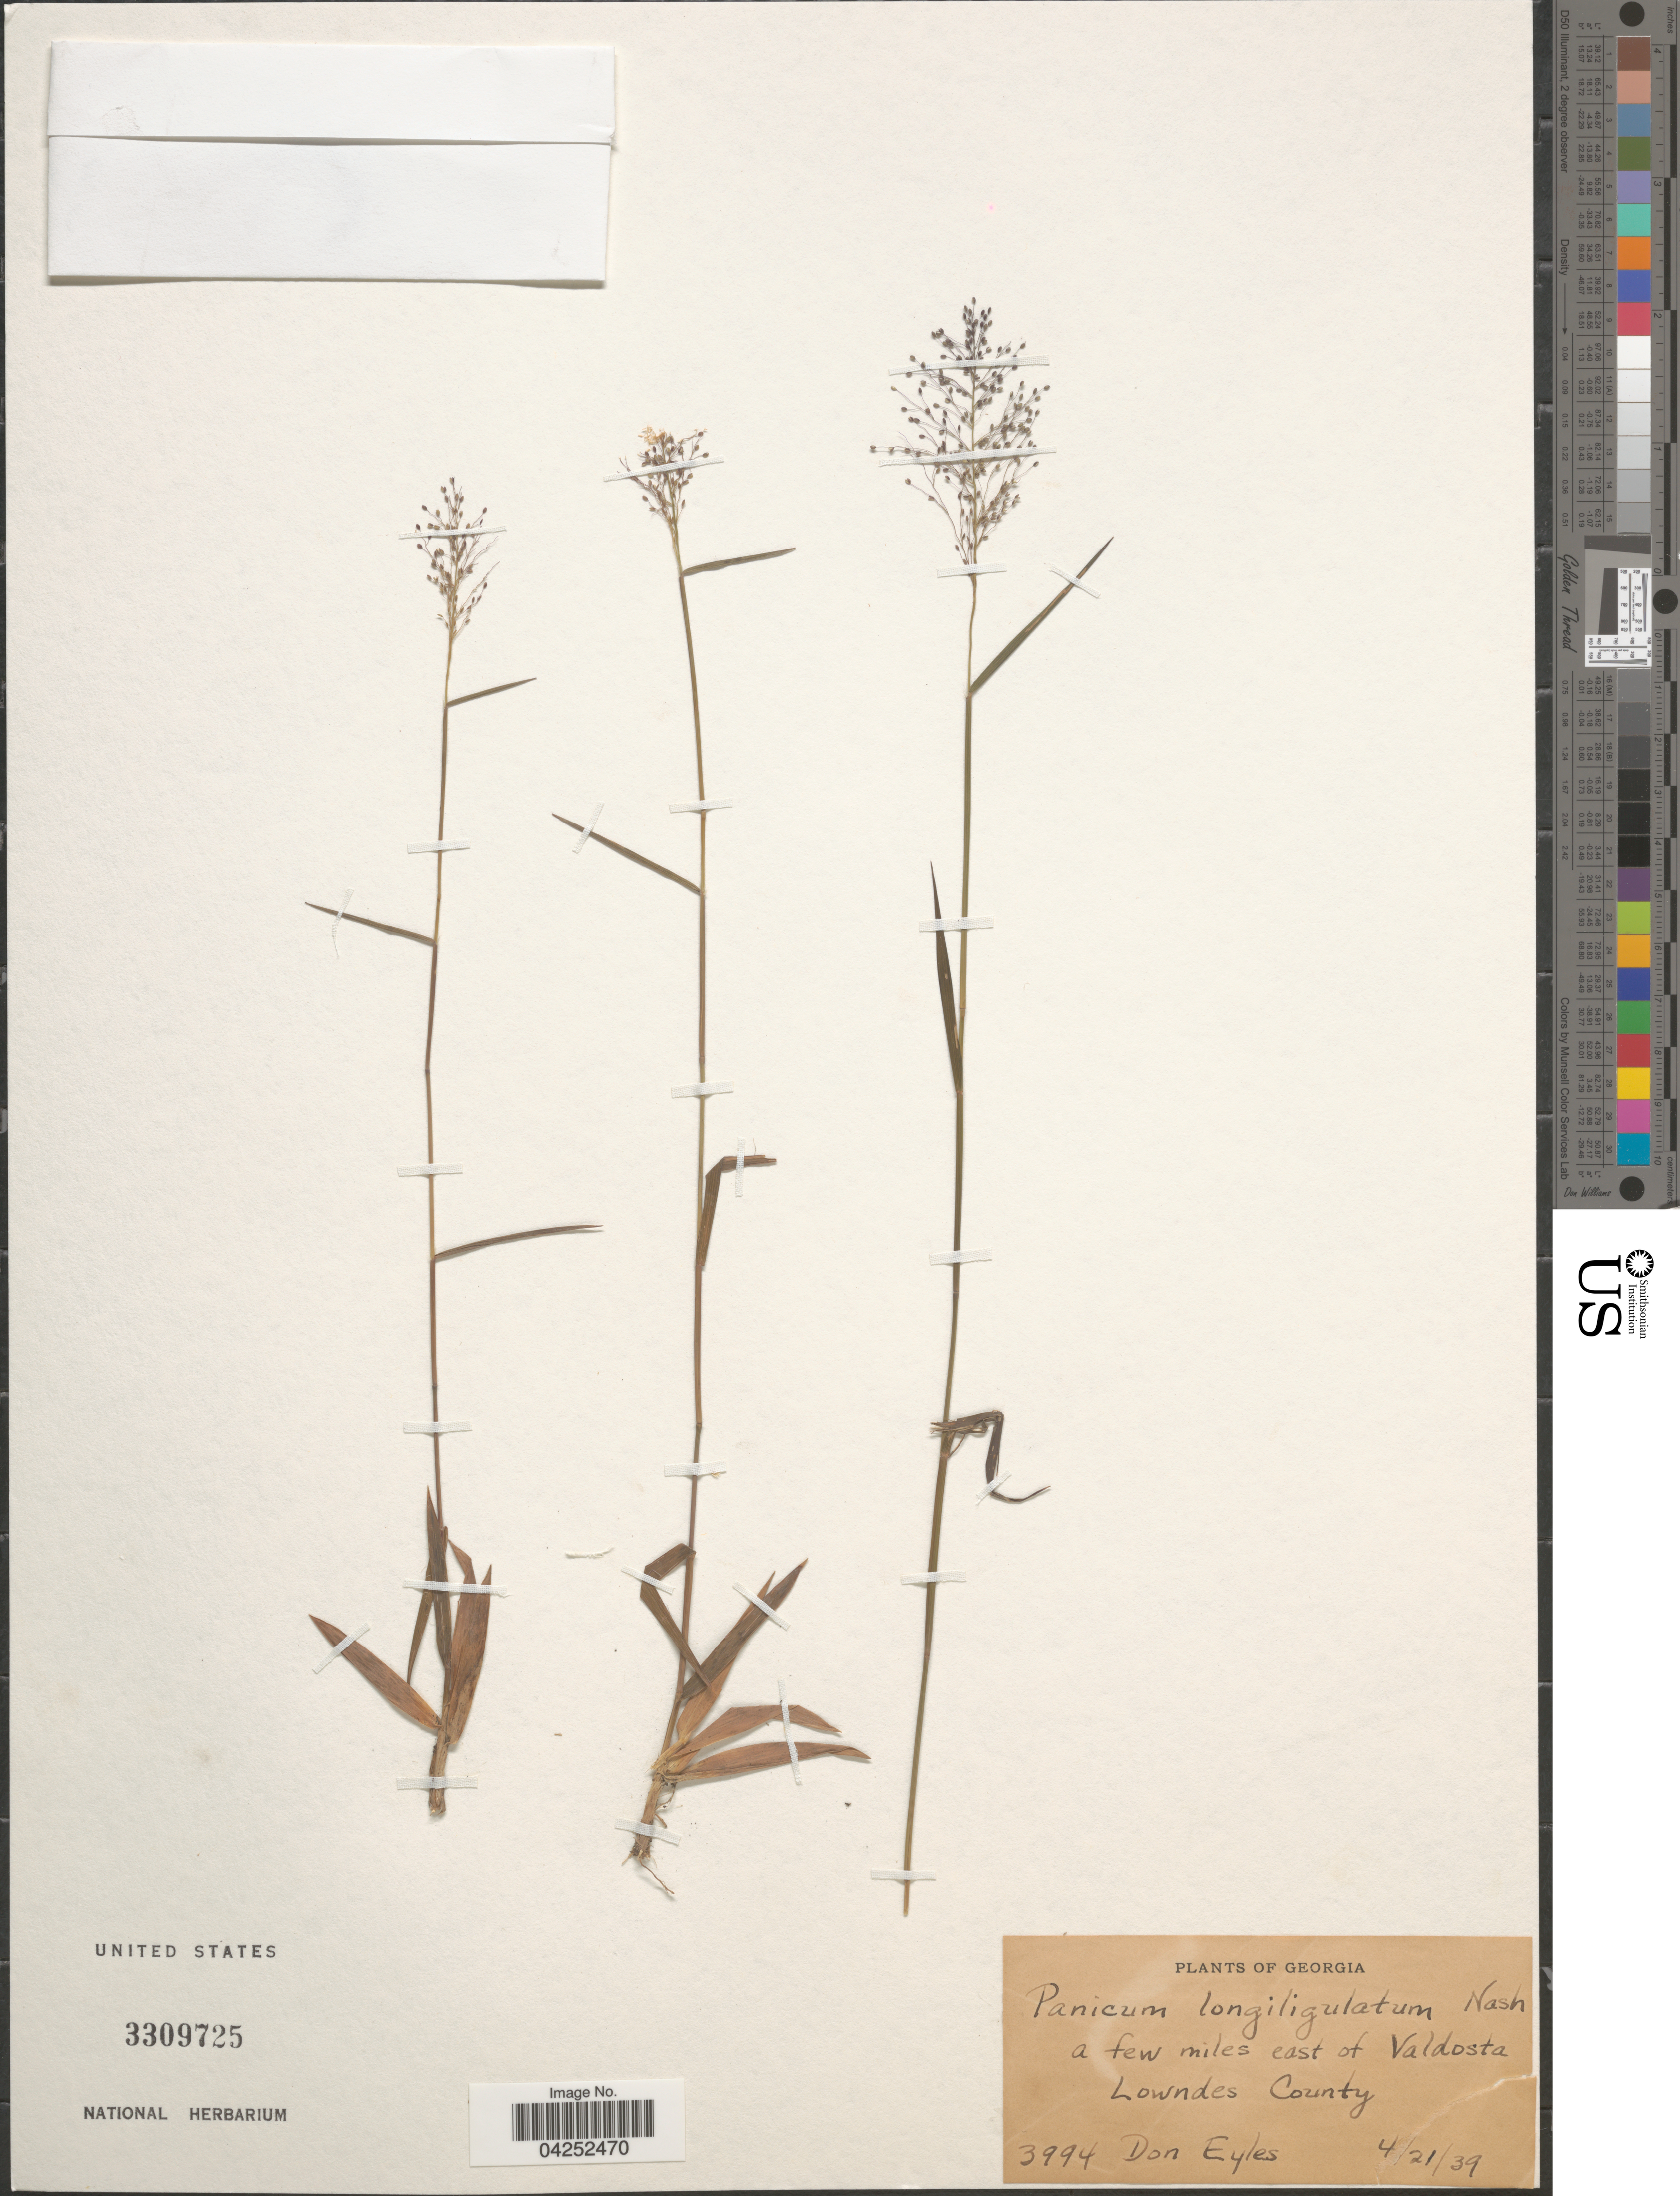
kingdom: Plantae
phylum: Tracheophyta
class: Liliopsida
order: Poales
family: Poaceae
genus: Dichanthelium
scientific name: Dichanthelium bicknellii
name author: (Nash) LeBlond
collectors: D. Eyles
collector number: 3994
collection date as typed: Transcribed d/m/y: 21/4/39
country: United States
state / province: Georgia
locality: A few miles east of Valdosta. Lowndes County.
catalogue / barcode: US 3309725